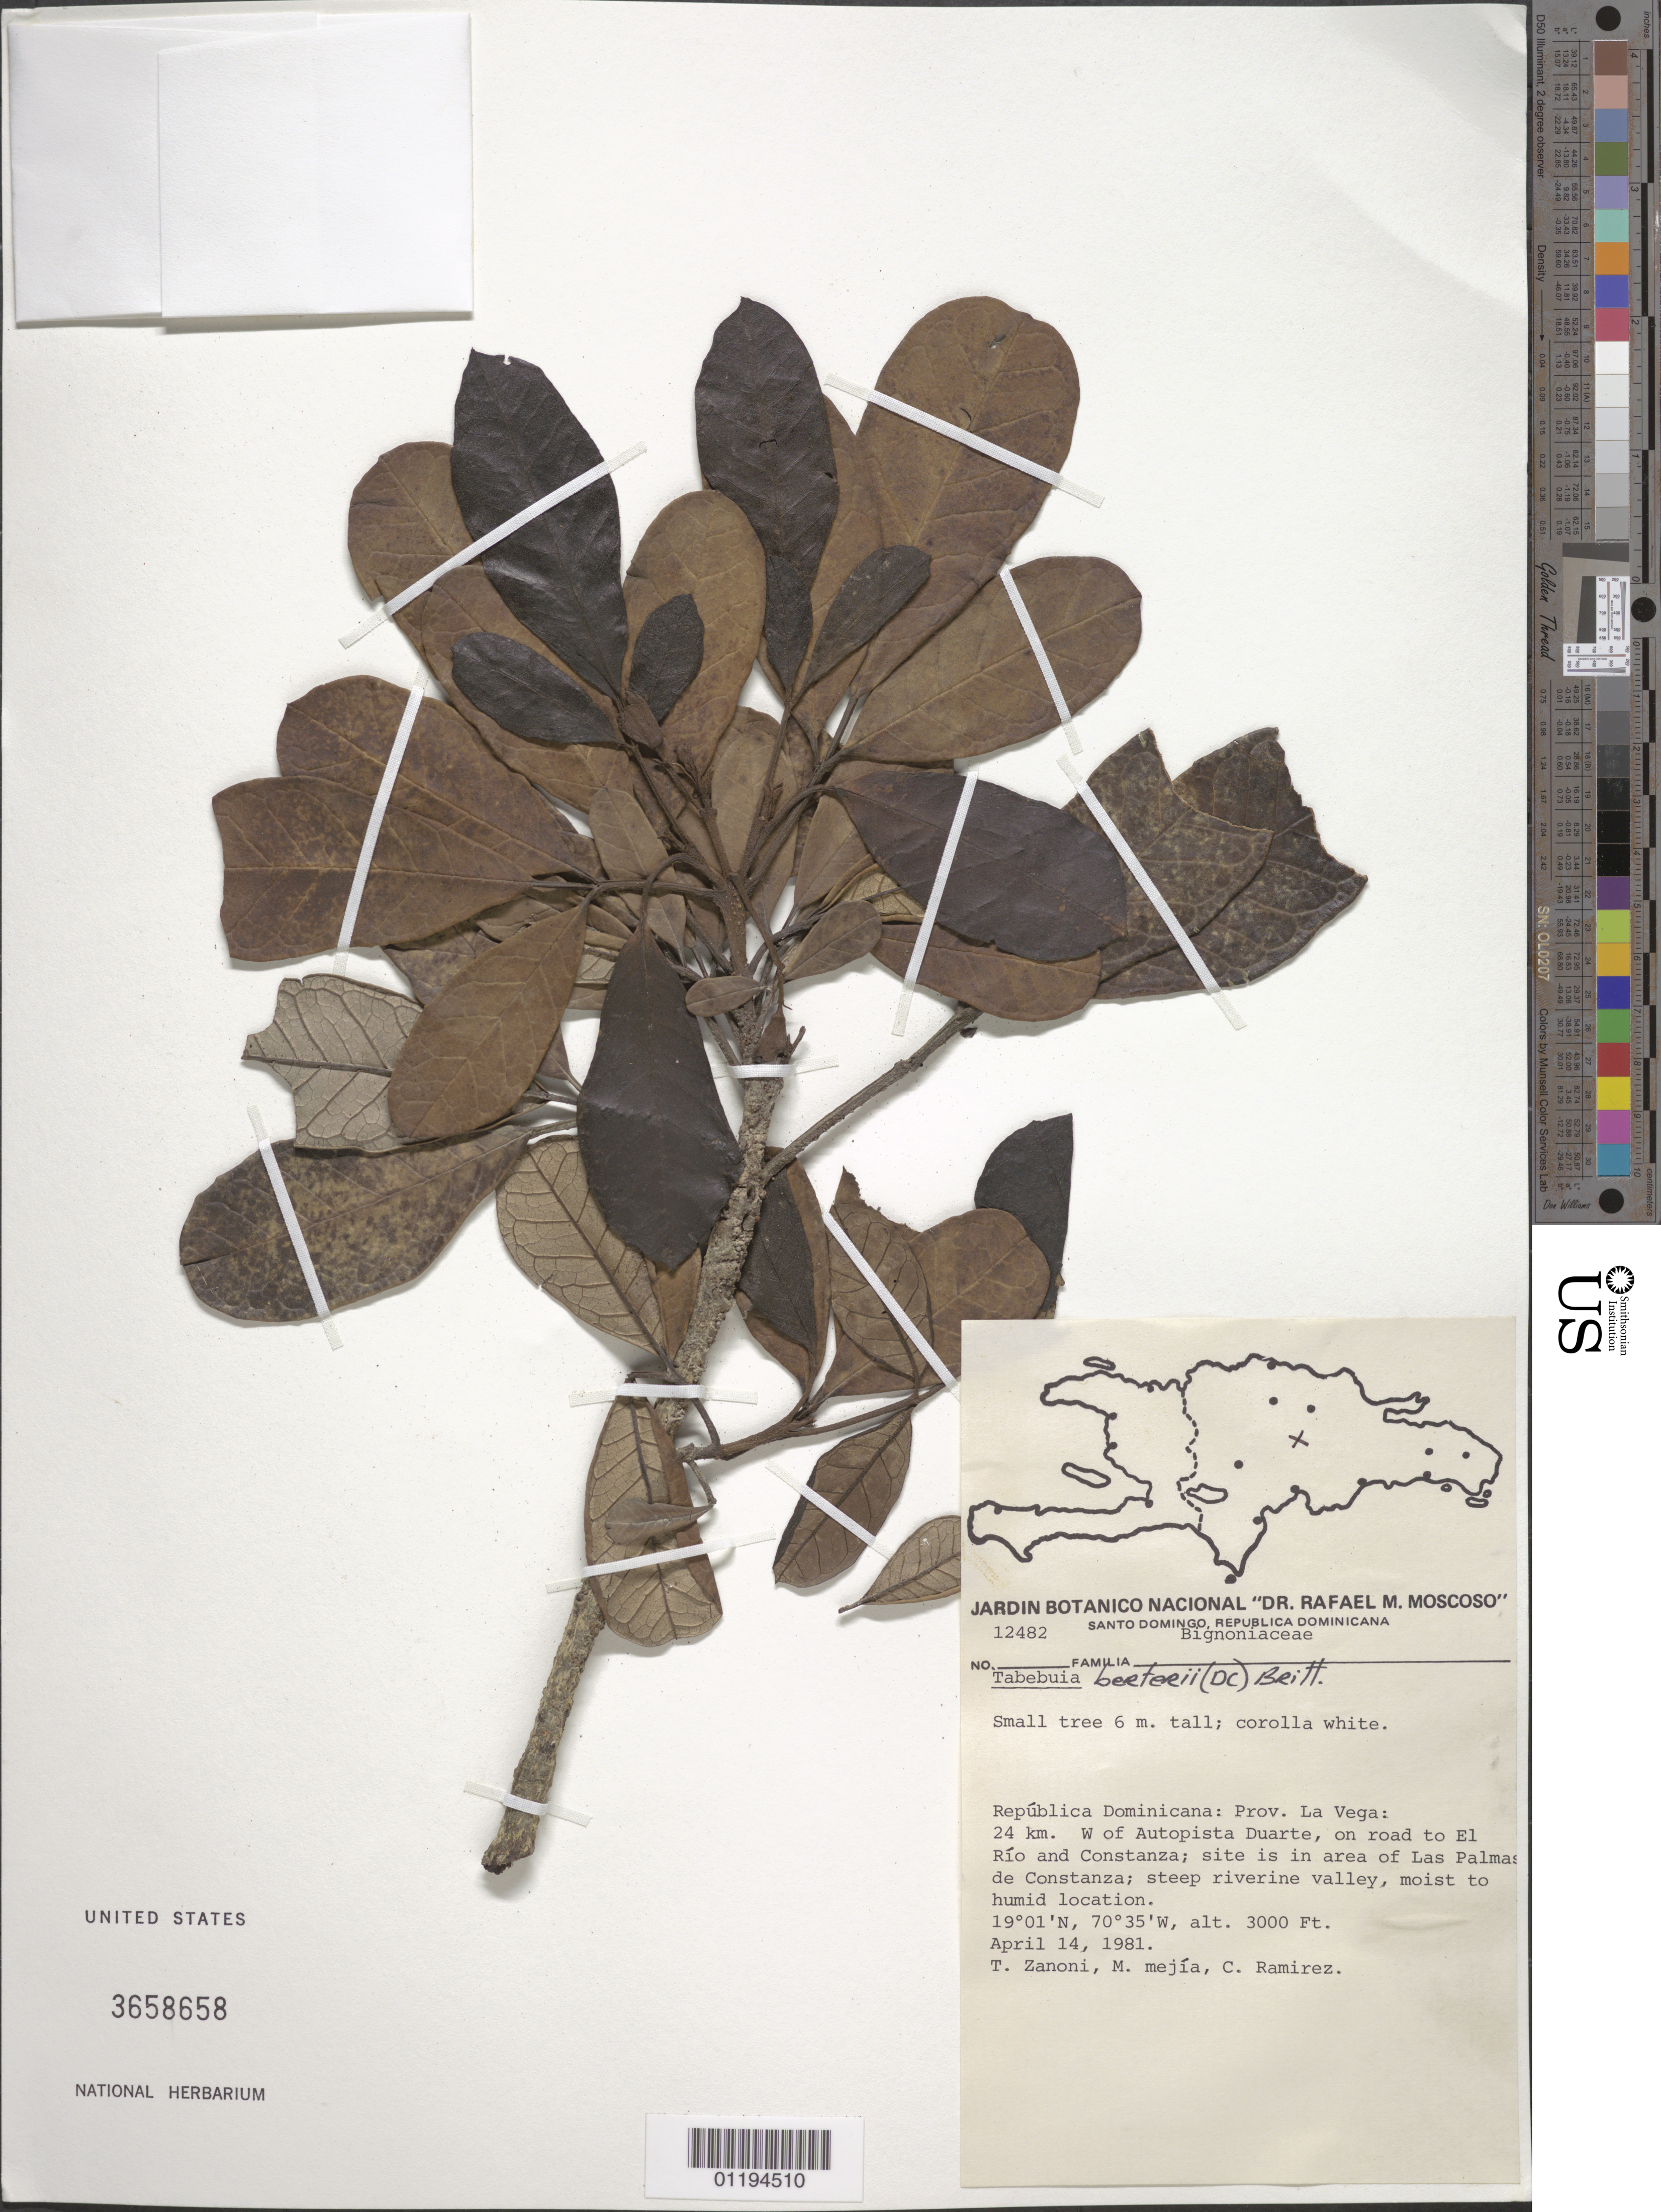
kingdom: Plantae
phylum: Tracheophyta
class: Magnoliopsida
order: Lamiales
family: Bignoniaceae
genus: Tabebuia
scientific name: Tabebuia berteroi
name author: (DC.) Britton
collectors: T. A. Zanoni, M. Mejia & C. Ramirez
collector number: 12482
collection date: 1981-04-14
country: Dominican Republic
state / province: La Vega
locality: W of Autopista Duarte on road to El Rio and Constanza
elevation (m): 914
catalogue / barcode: US 3658658